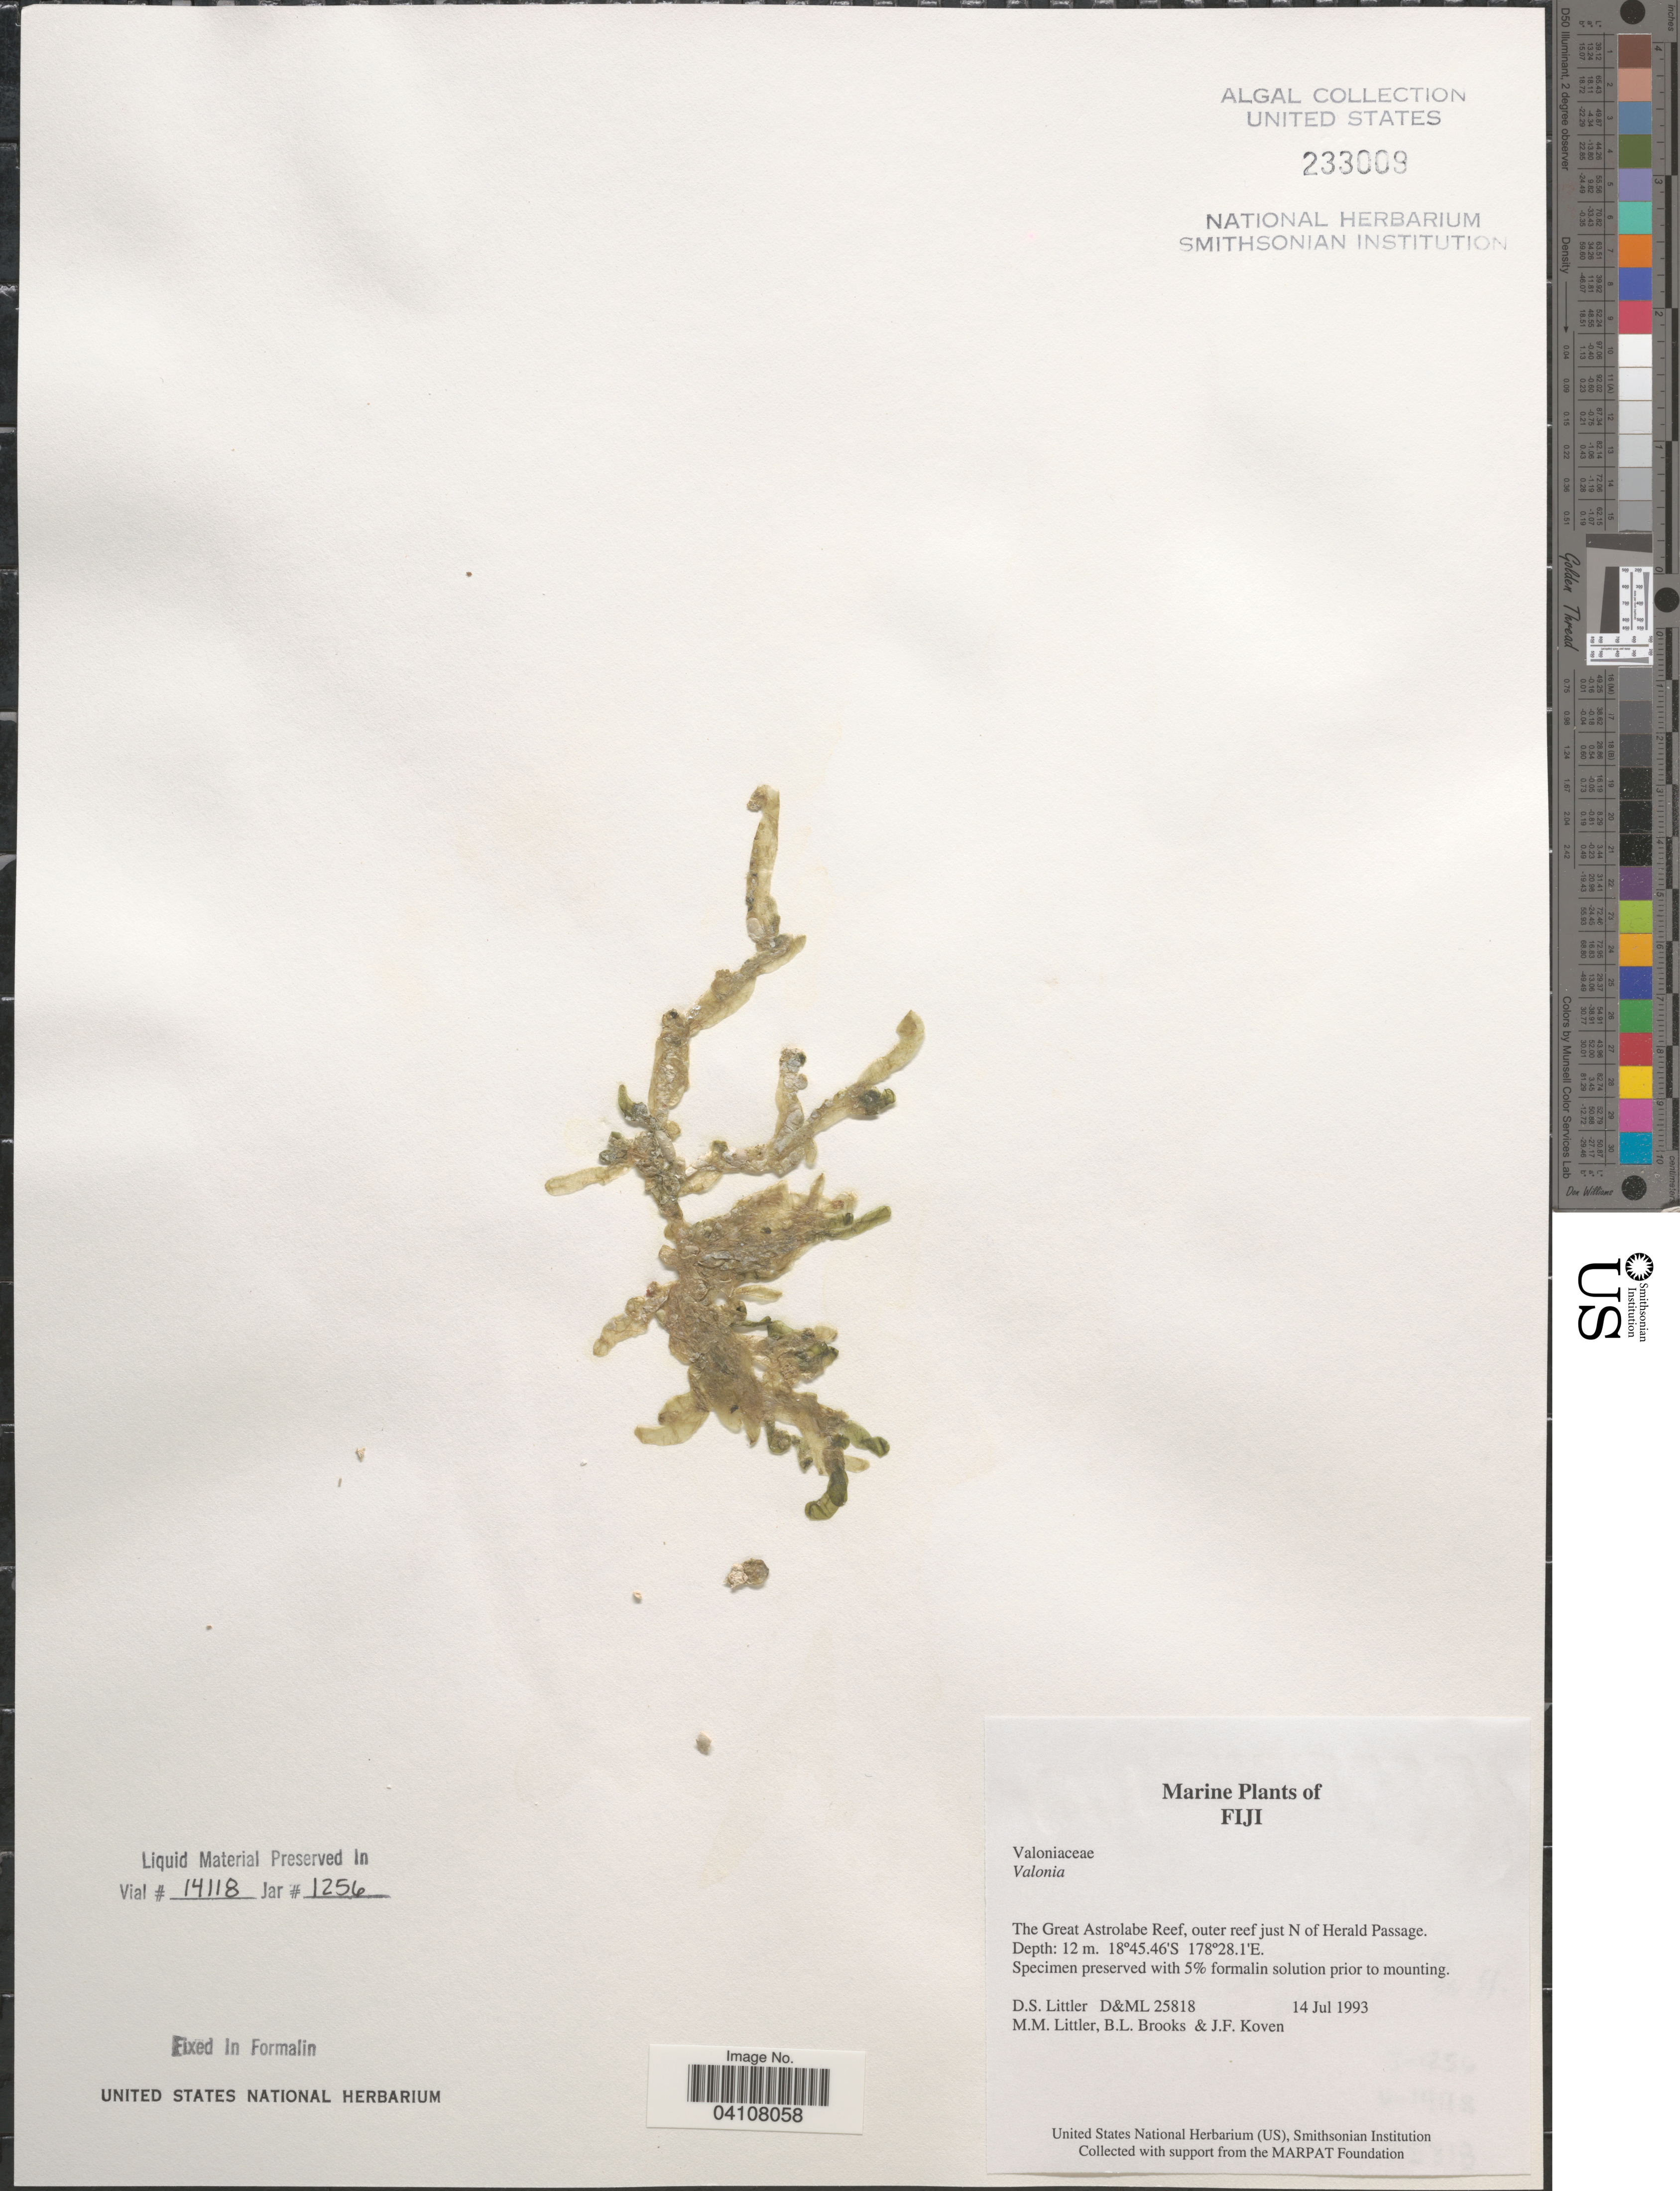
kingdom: Plantae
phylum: Chlorophyta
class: Ulvophyceae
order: Siphonocladales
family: Valoniaceae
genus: Valonia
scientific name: Valonia sp.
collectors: D. S. Littler, B. Brooks & J. Koven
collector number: D&ML25818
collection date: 1993-07-14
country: Fiji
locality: The Great Astrolabe Reef, outer reef just N of Herald Passage.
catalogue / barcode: US 233009